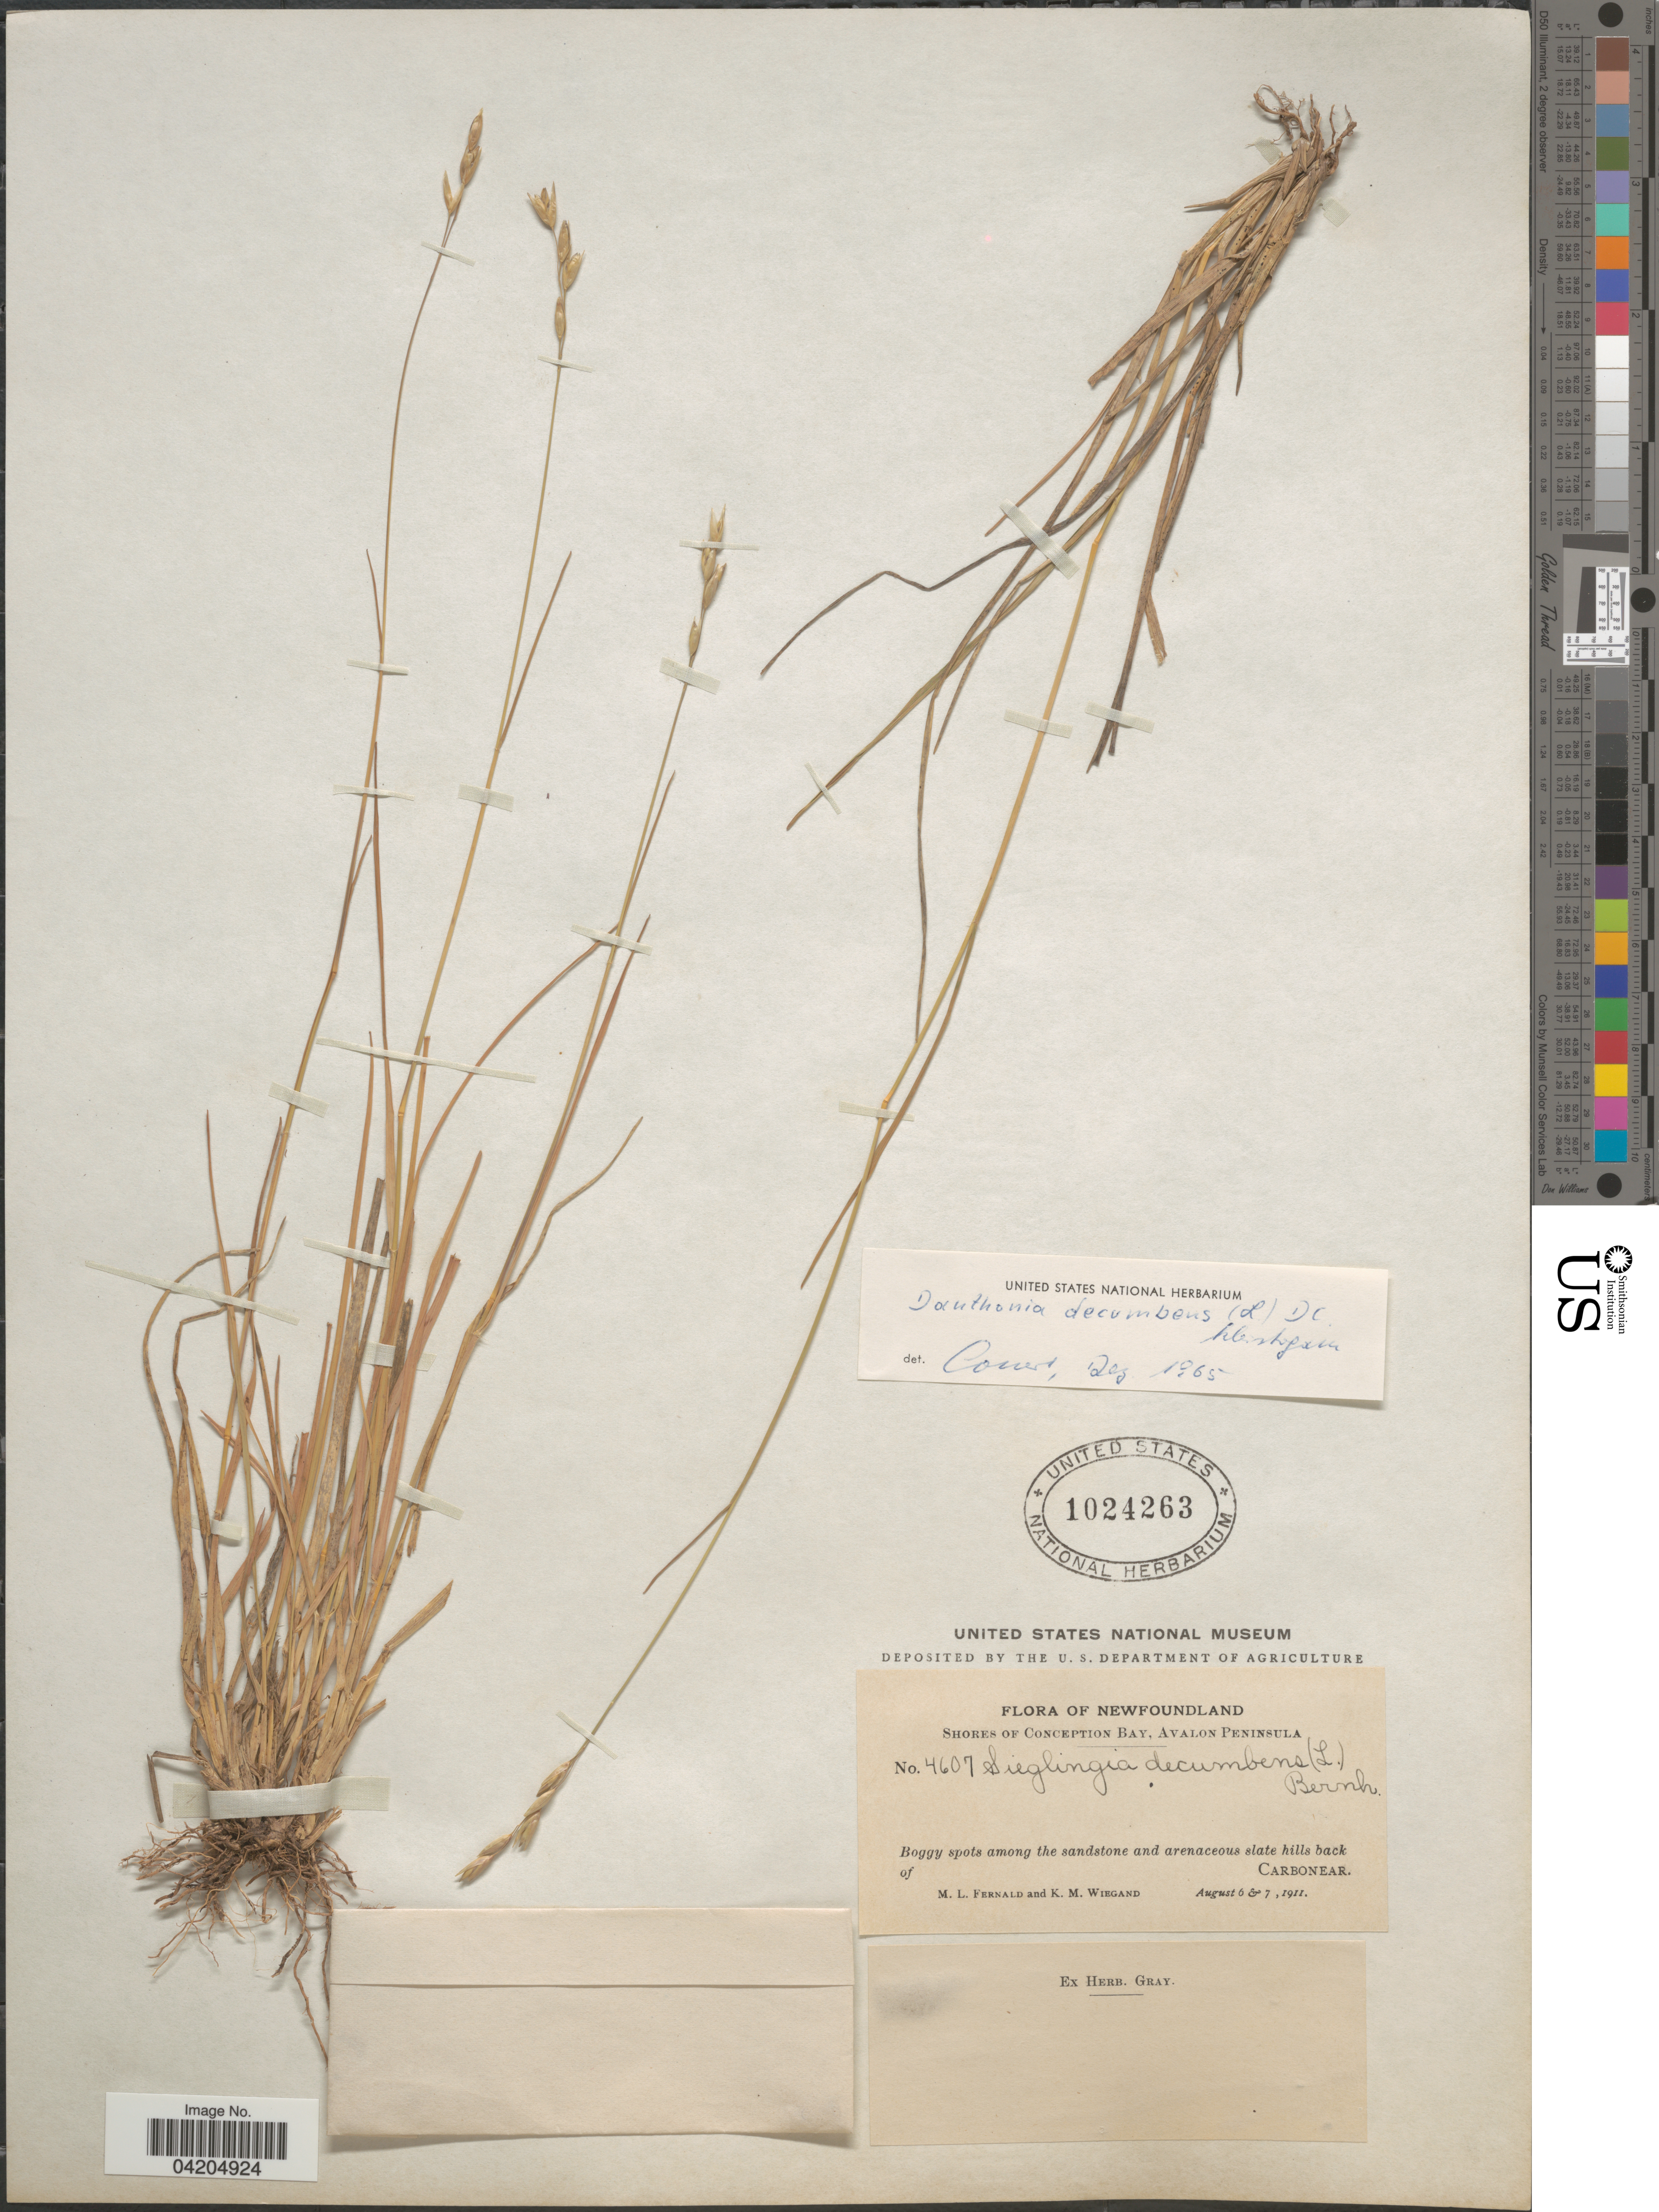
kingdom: Plantae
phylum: Tracheophyta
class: Liliopsida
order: Poales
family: Poaceae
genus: Danthonia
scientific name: Danthonia decumbens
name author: (L.) DC.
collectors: M. L. Fernald & K. M. Wiegand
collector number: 4607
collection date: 1911-08-06/1911-08-07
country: Canada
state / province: Newfoundland and Labrador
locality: Shores of Conception Bay, Avalon Peninsula. Boggy spots among the sandstone and arenaceous slate hills back of Carbonear.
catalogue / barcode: US 1024263